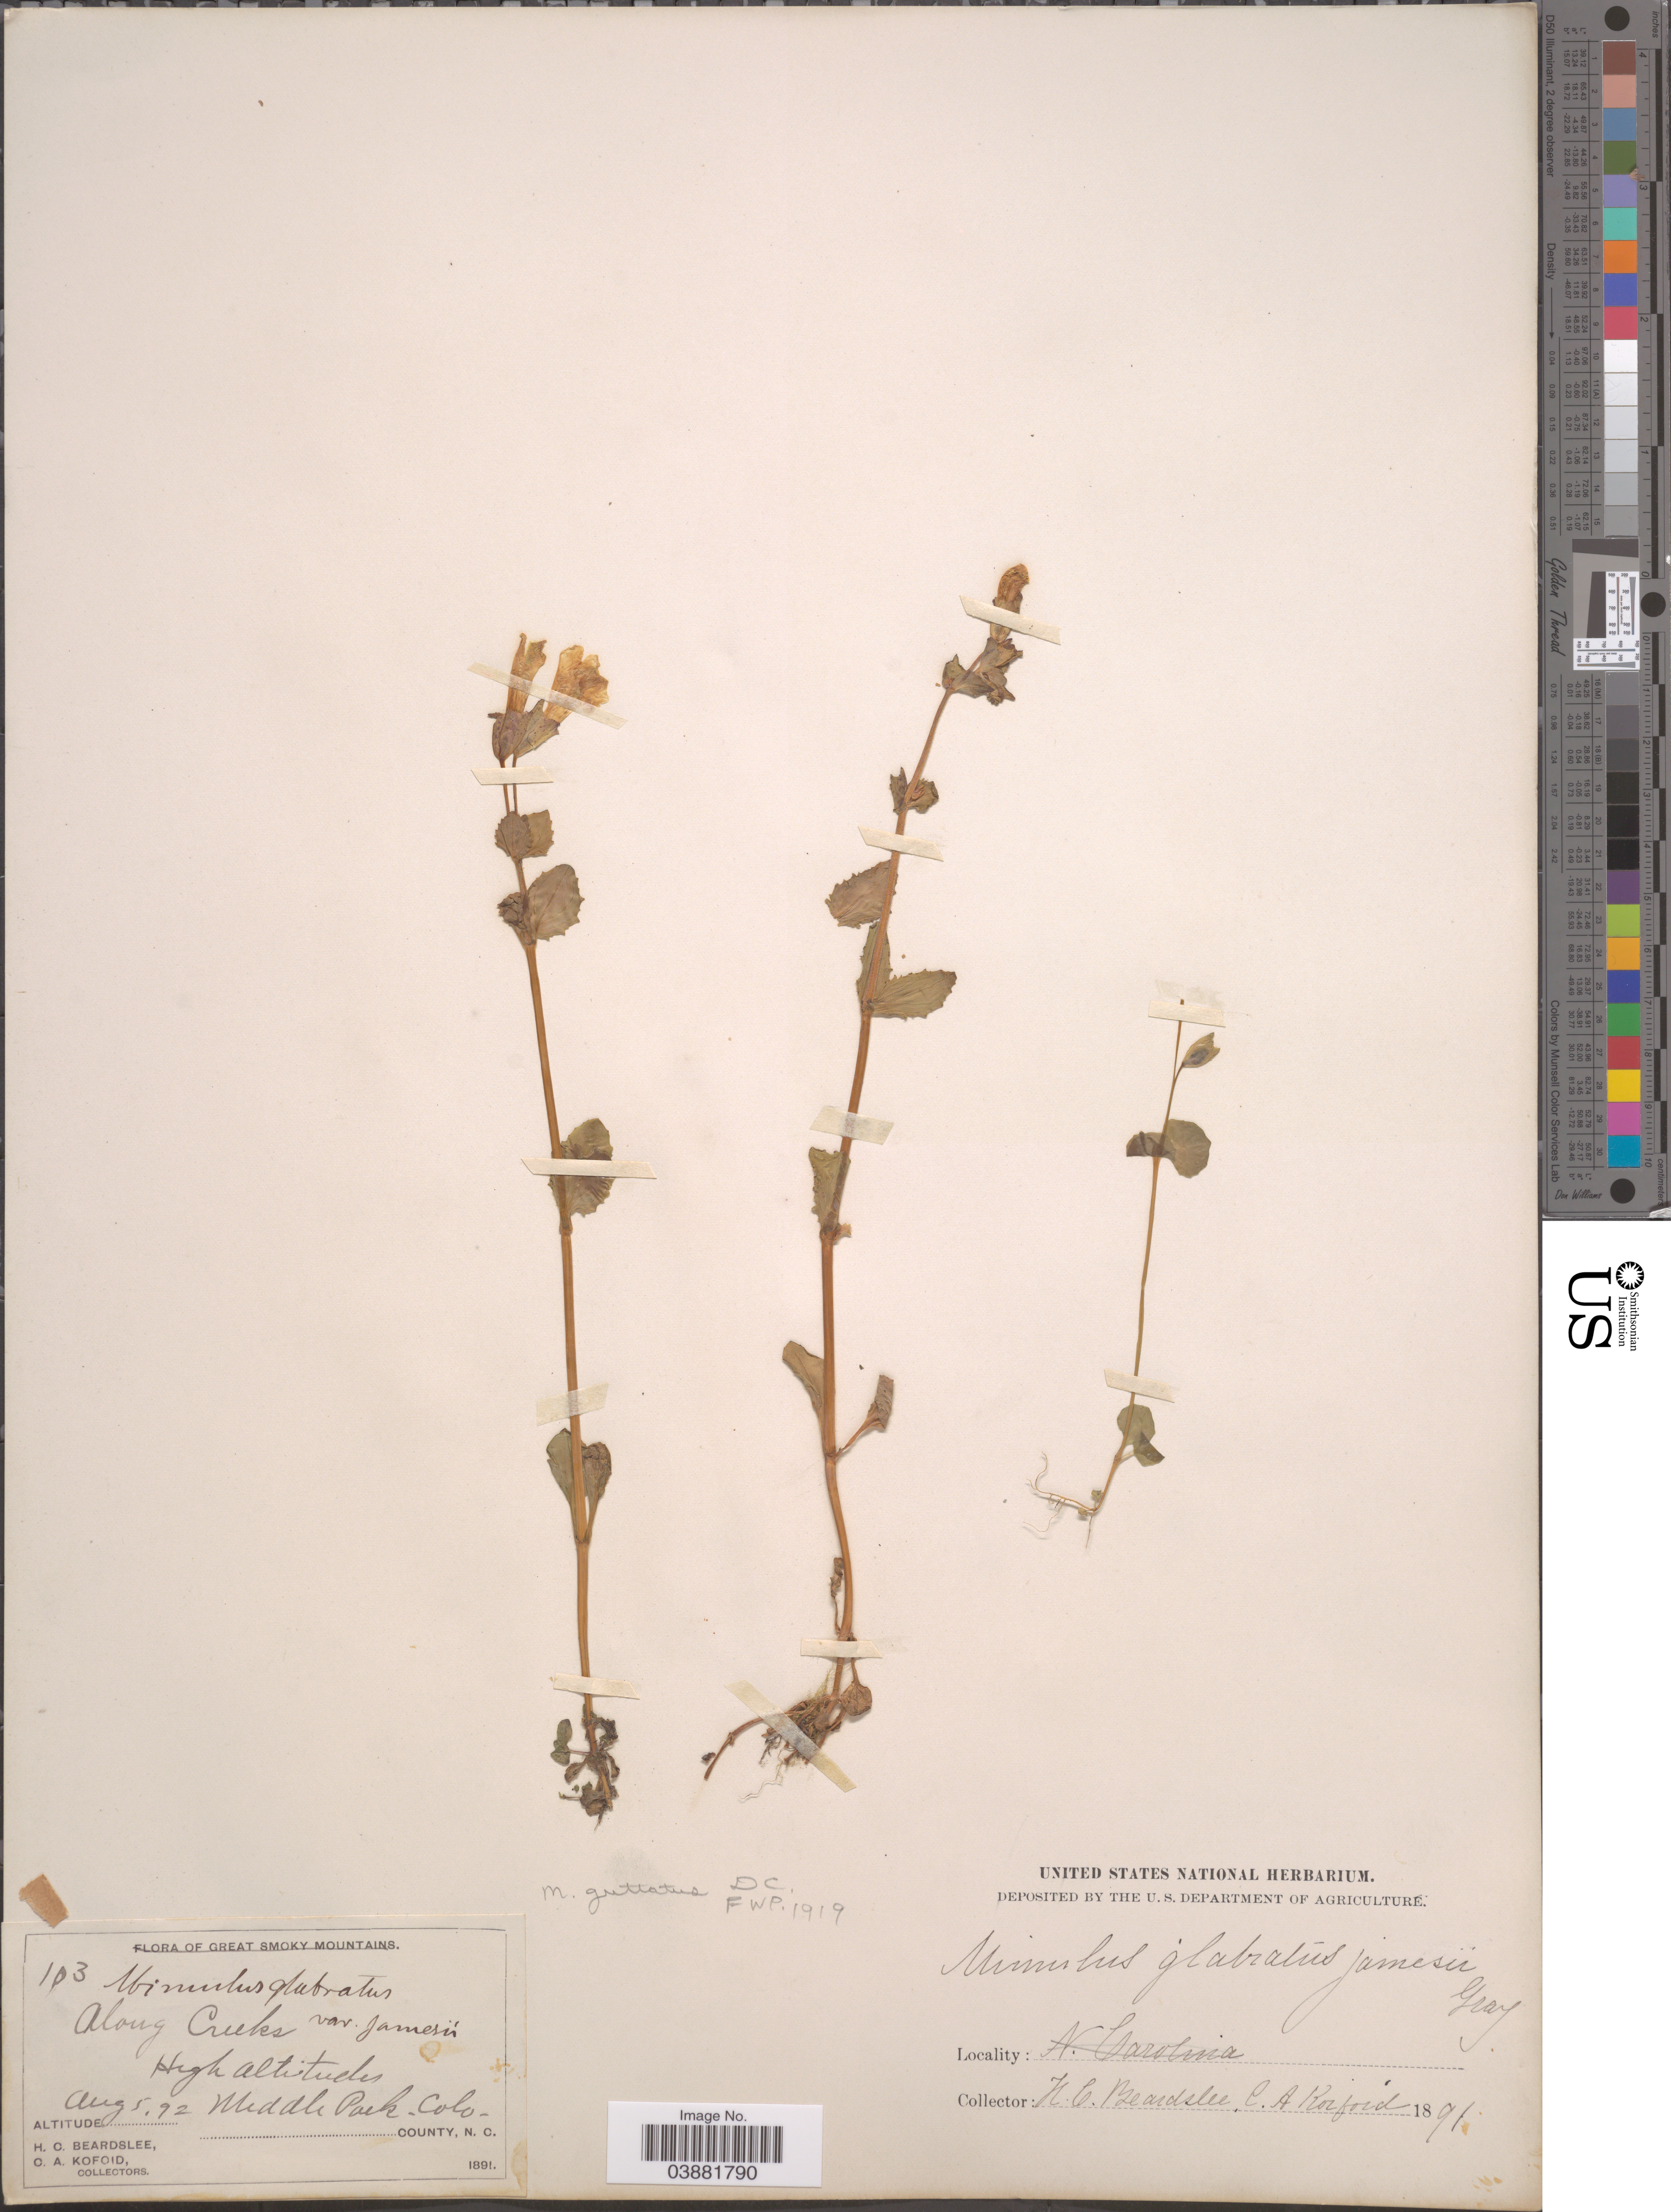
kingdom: Plantae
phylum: Tracheophyta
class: Magnoliopsida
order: Lamiales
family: Phrymaceae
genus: Mimulus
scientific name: Mimulus guttatus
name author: DC.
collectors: H. Beardslee & C. Kofoid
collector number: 103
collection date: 1891-08-05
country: United States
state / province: Colorado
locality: Along Creek, Middle Park.